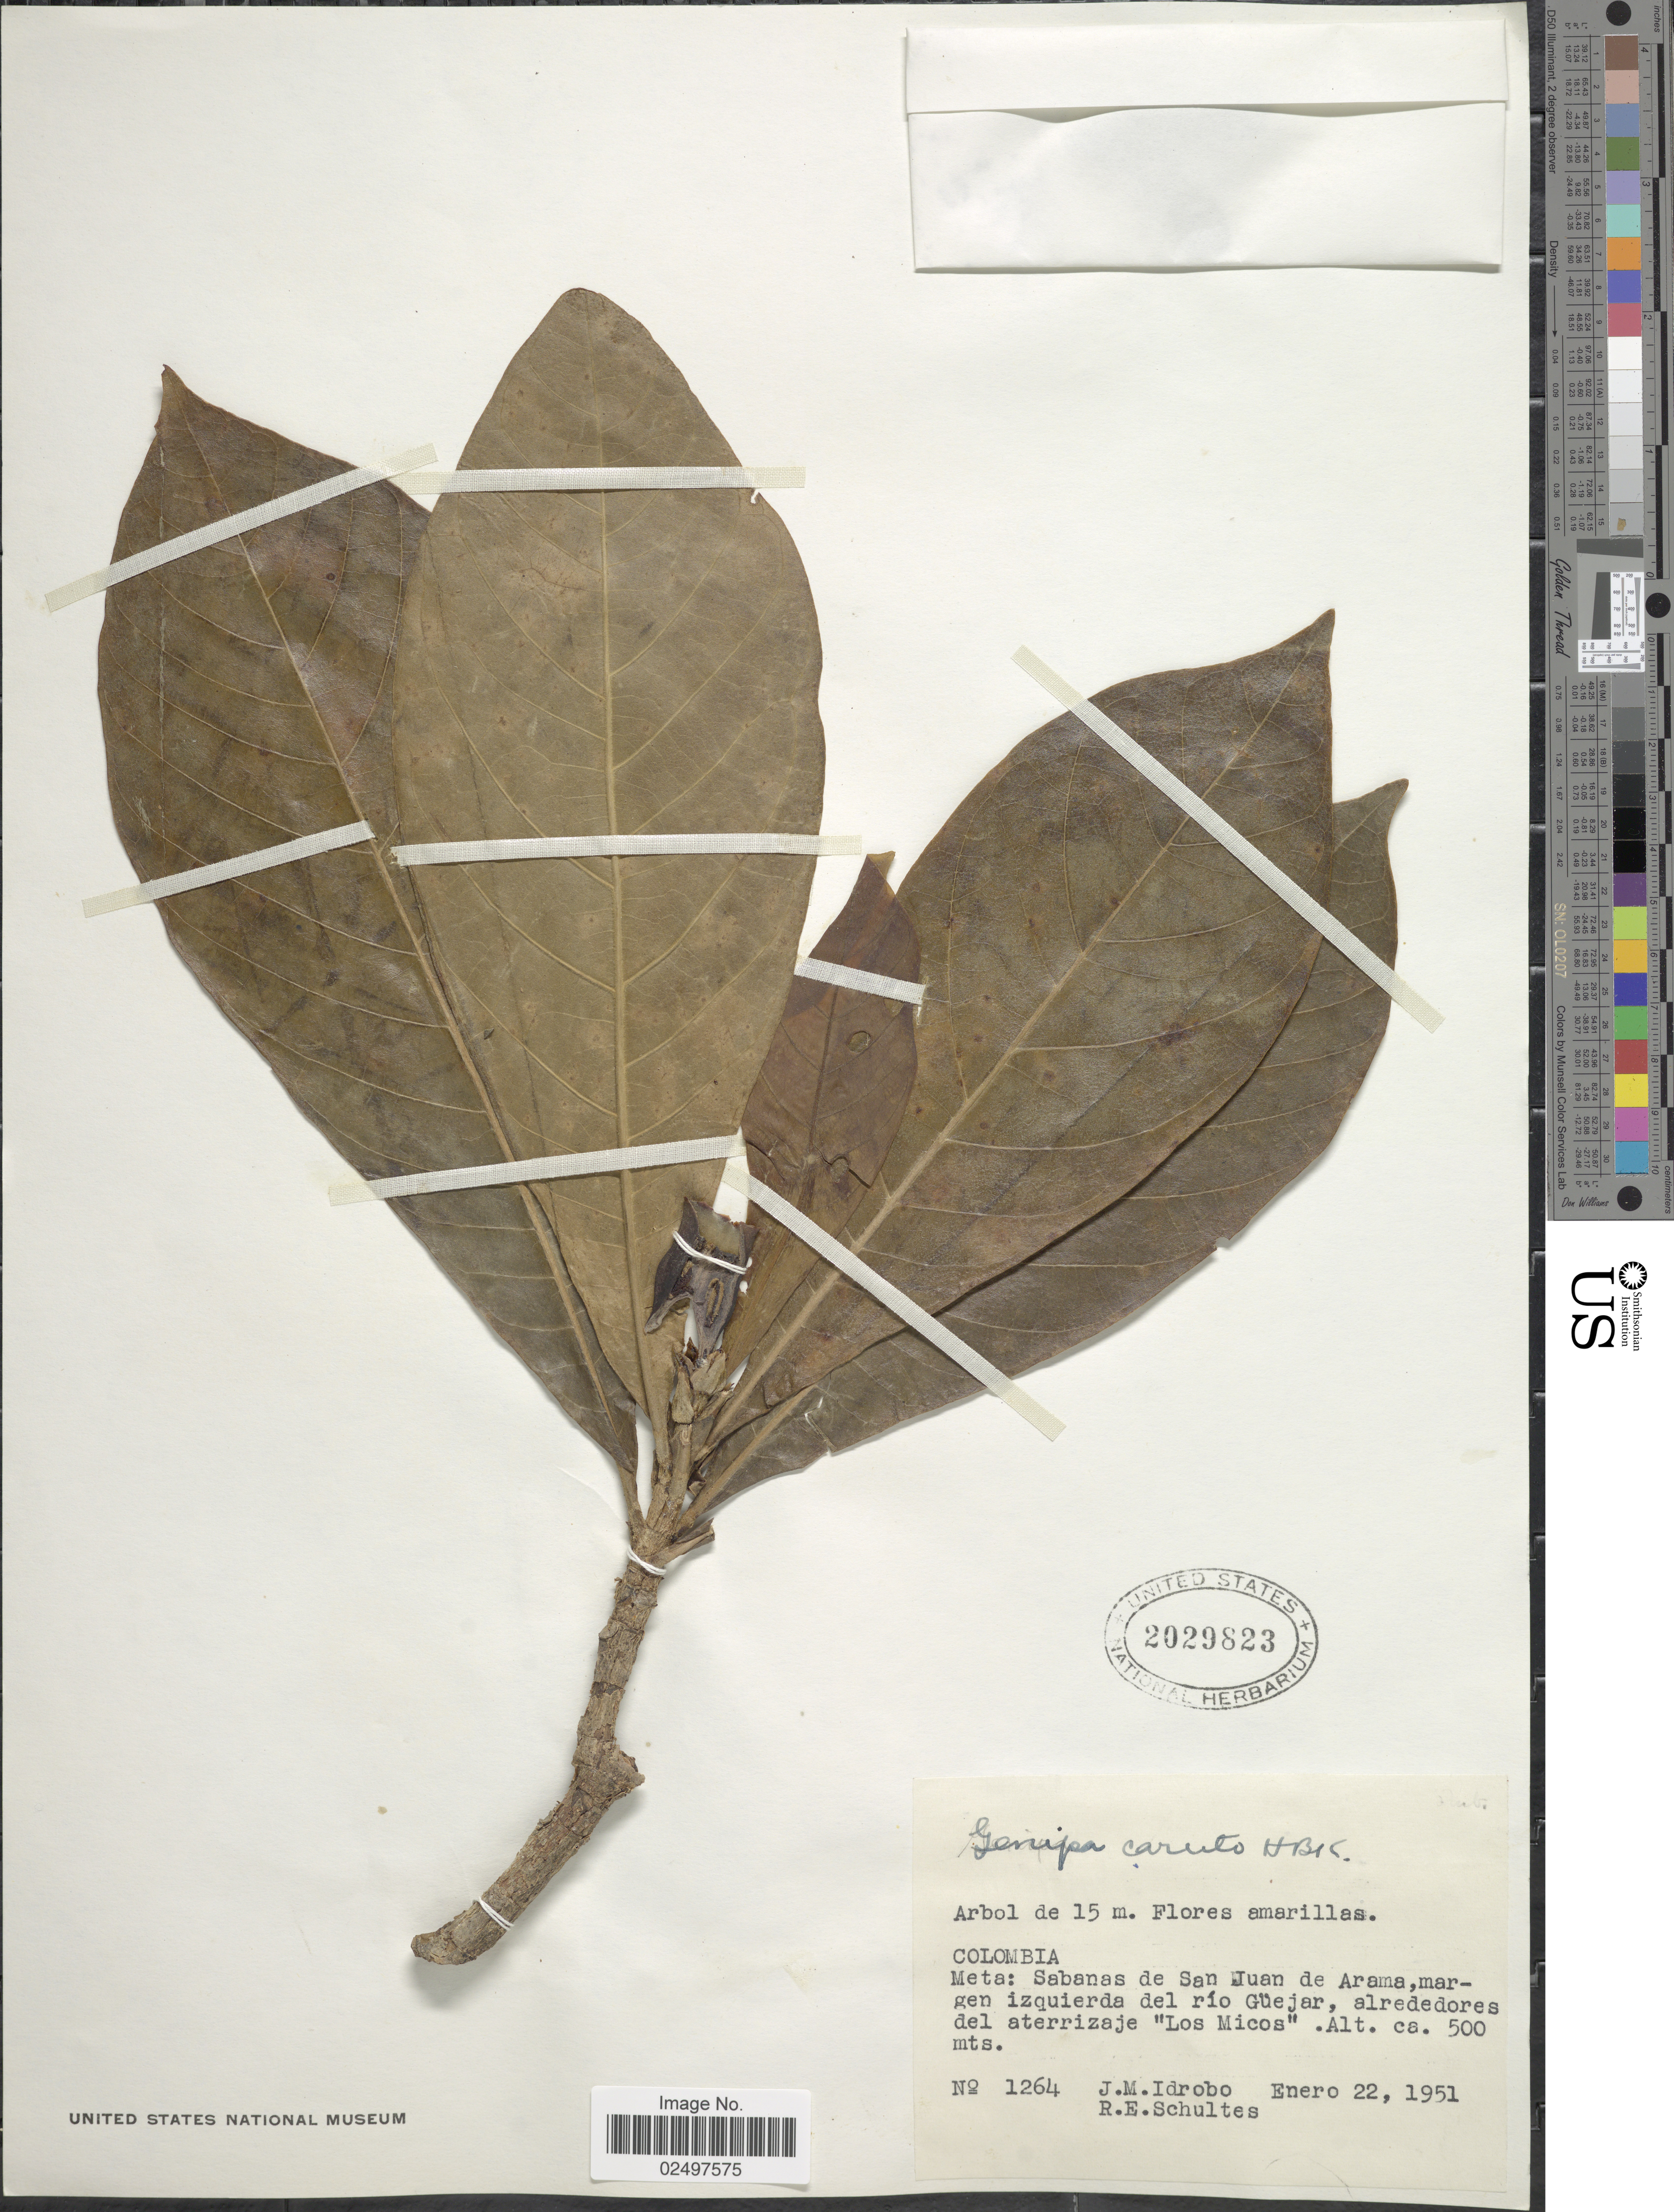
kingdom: Plantae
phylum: Tracheophyta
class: Magnoliopsida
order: Gentianales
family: Rubiaceae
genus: Genipa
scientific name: Genipa americana var. caruto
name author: (Kunth) K. Schum.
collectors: J. M. Idrobo & R. E. Schultes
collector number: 1264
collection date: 1951-01-22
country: Colombia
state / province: Meta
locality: Sabanas de Sa n Juan de Arama, margen izquierda del rio Guejar, alrededores del aterrizaje "Los Micos"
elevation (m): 500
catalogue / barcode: US 2029823